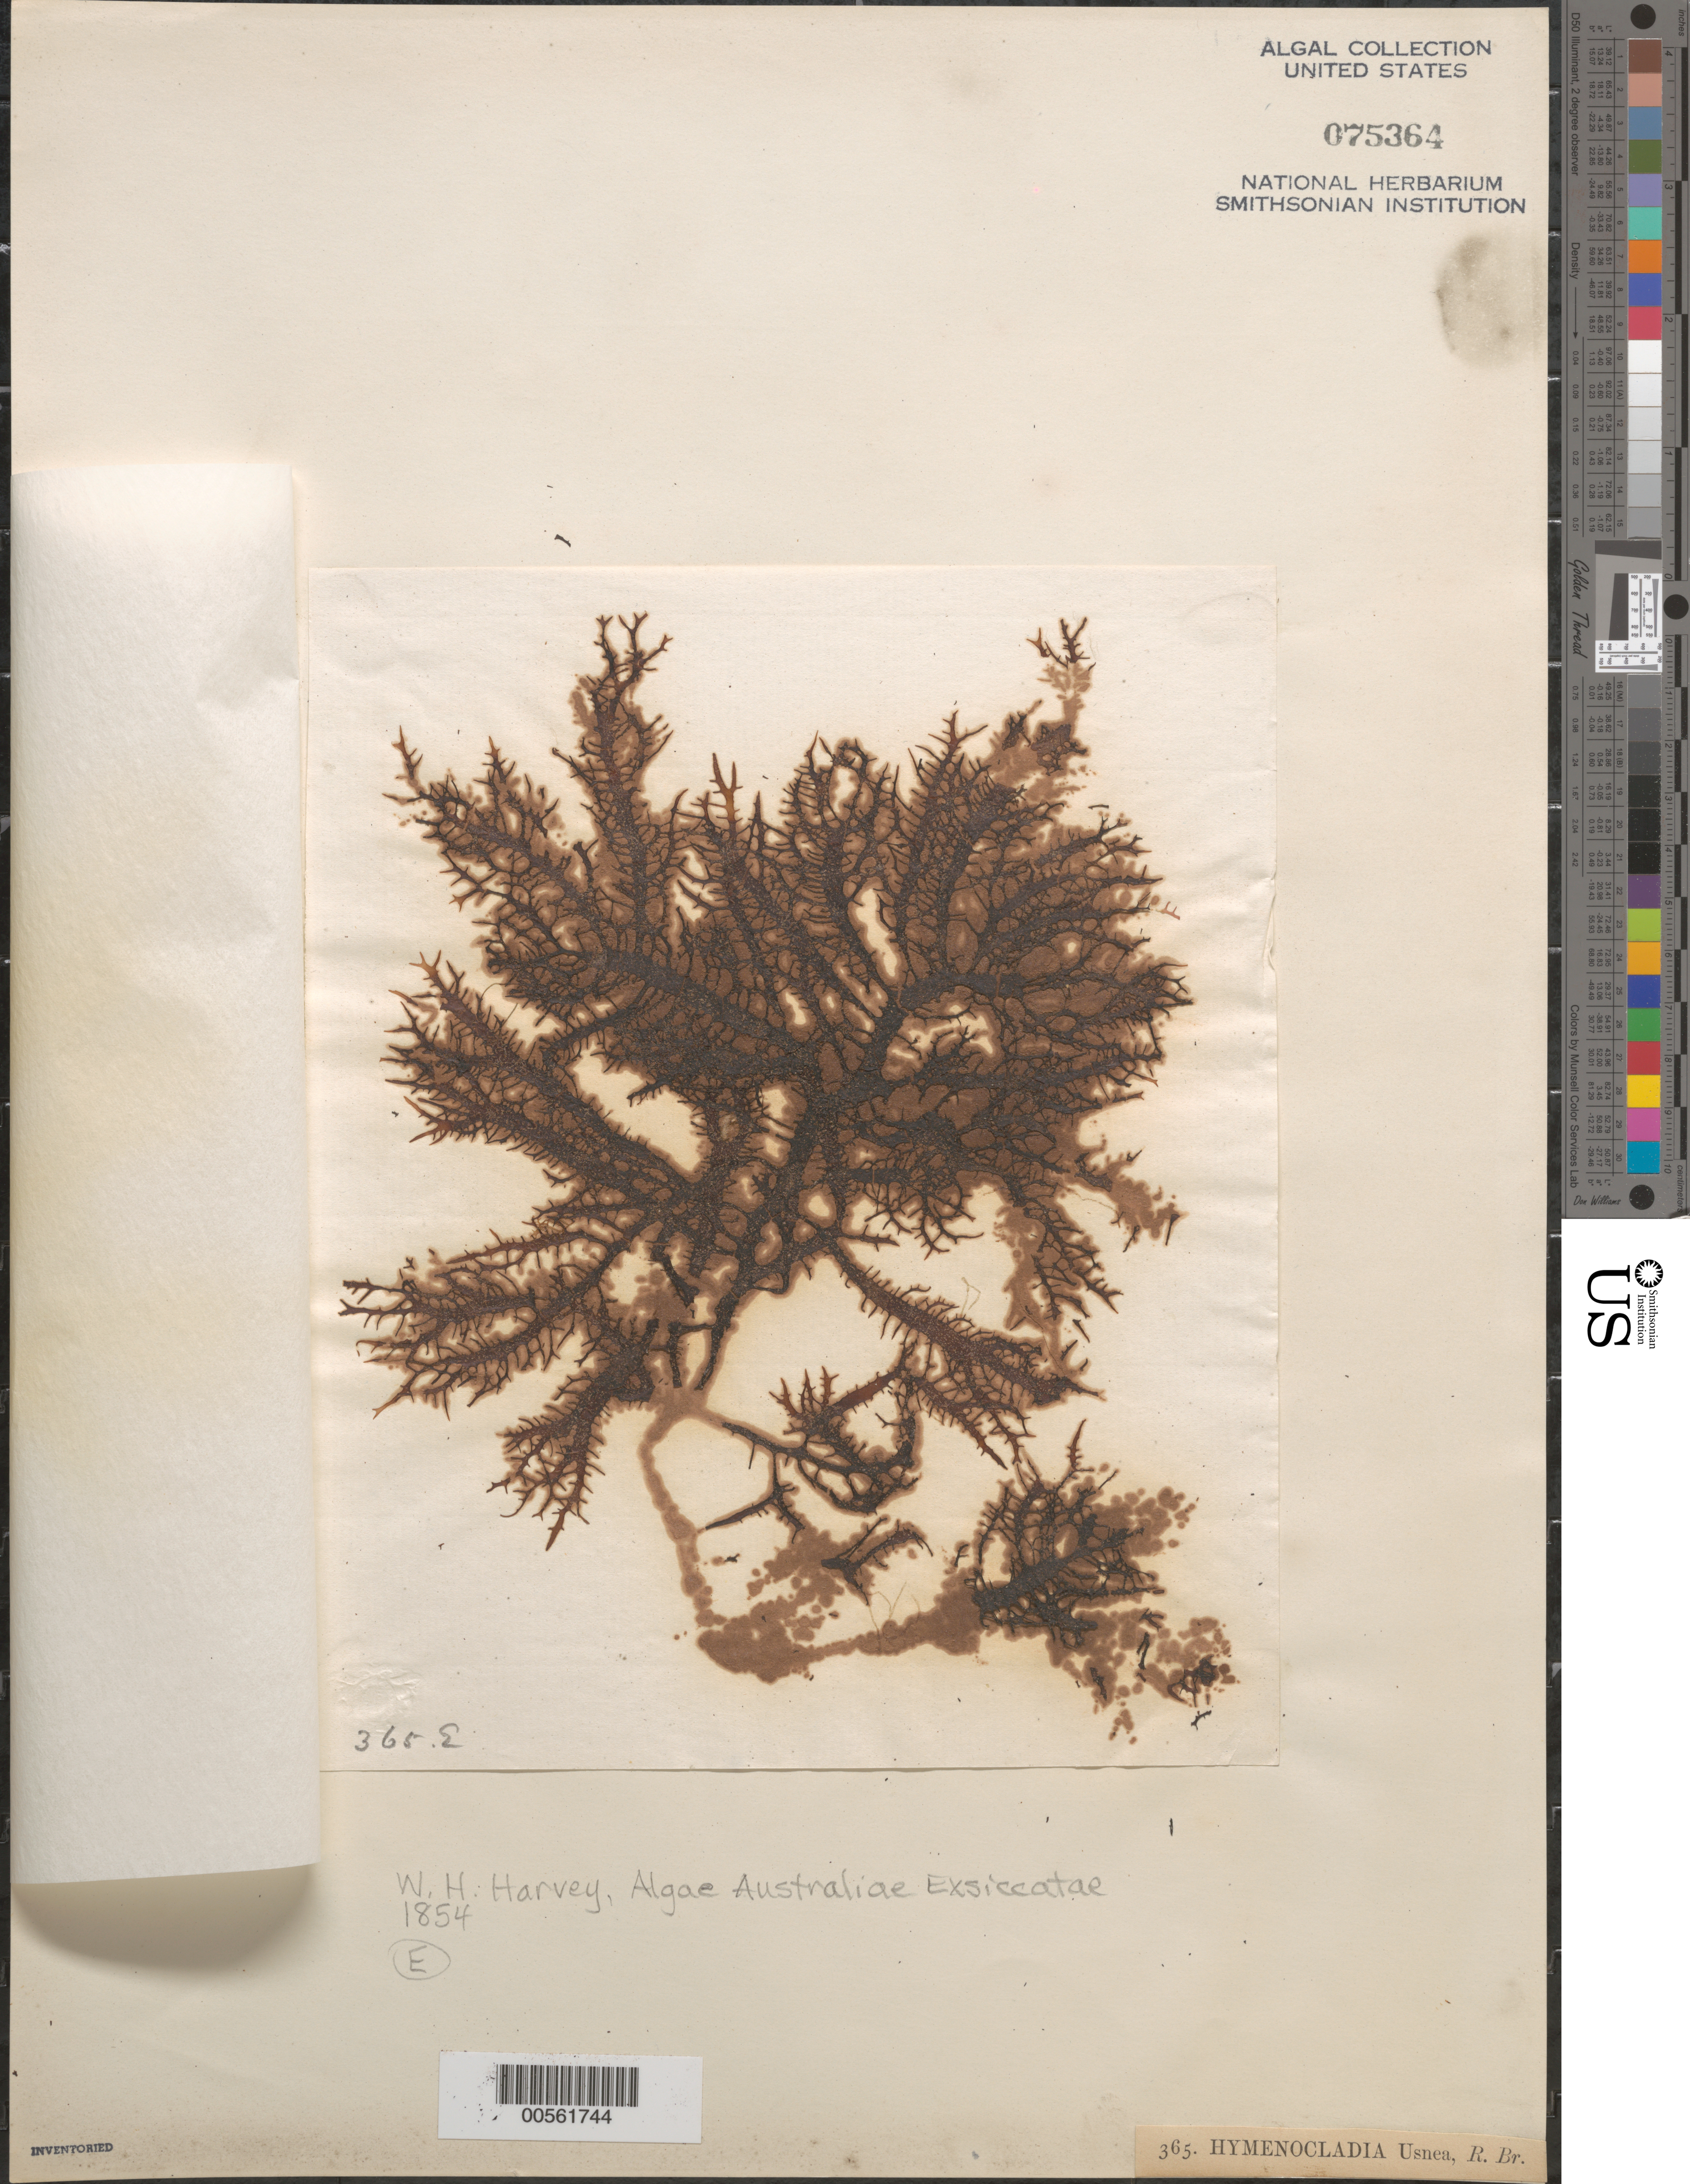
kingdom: Plantae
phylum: Rhodophyta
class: Florideophyceae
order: Rhodymeniales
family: Hymenocladiaceae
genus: Hymenocladia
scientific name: Hymenocladia usnea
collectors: W. Harvey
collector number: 365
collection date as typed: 1854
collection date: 1854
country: Australia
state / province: Western Australia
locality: Princess Royal Harbor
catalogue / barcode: US 75364